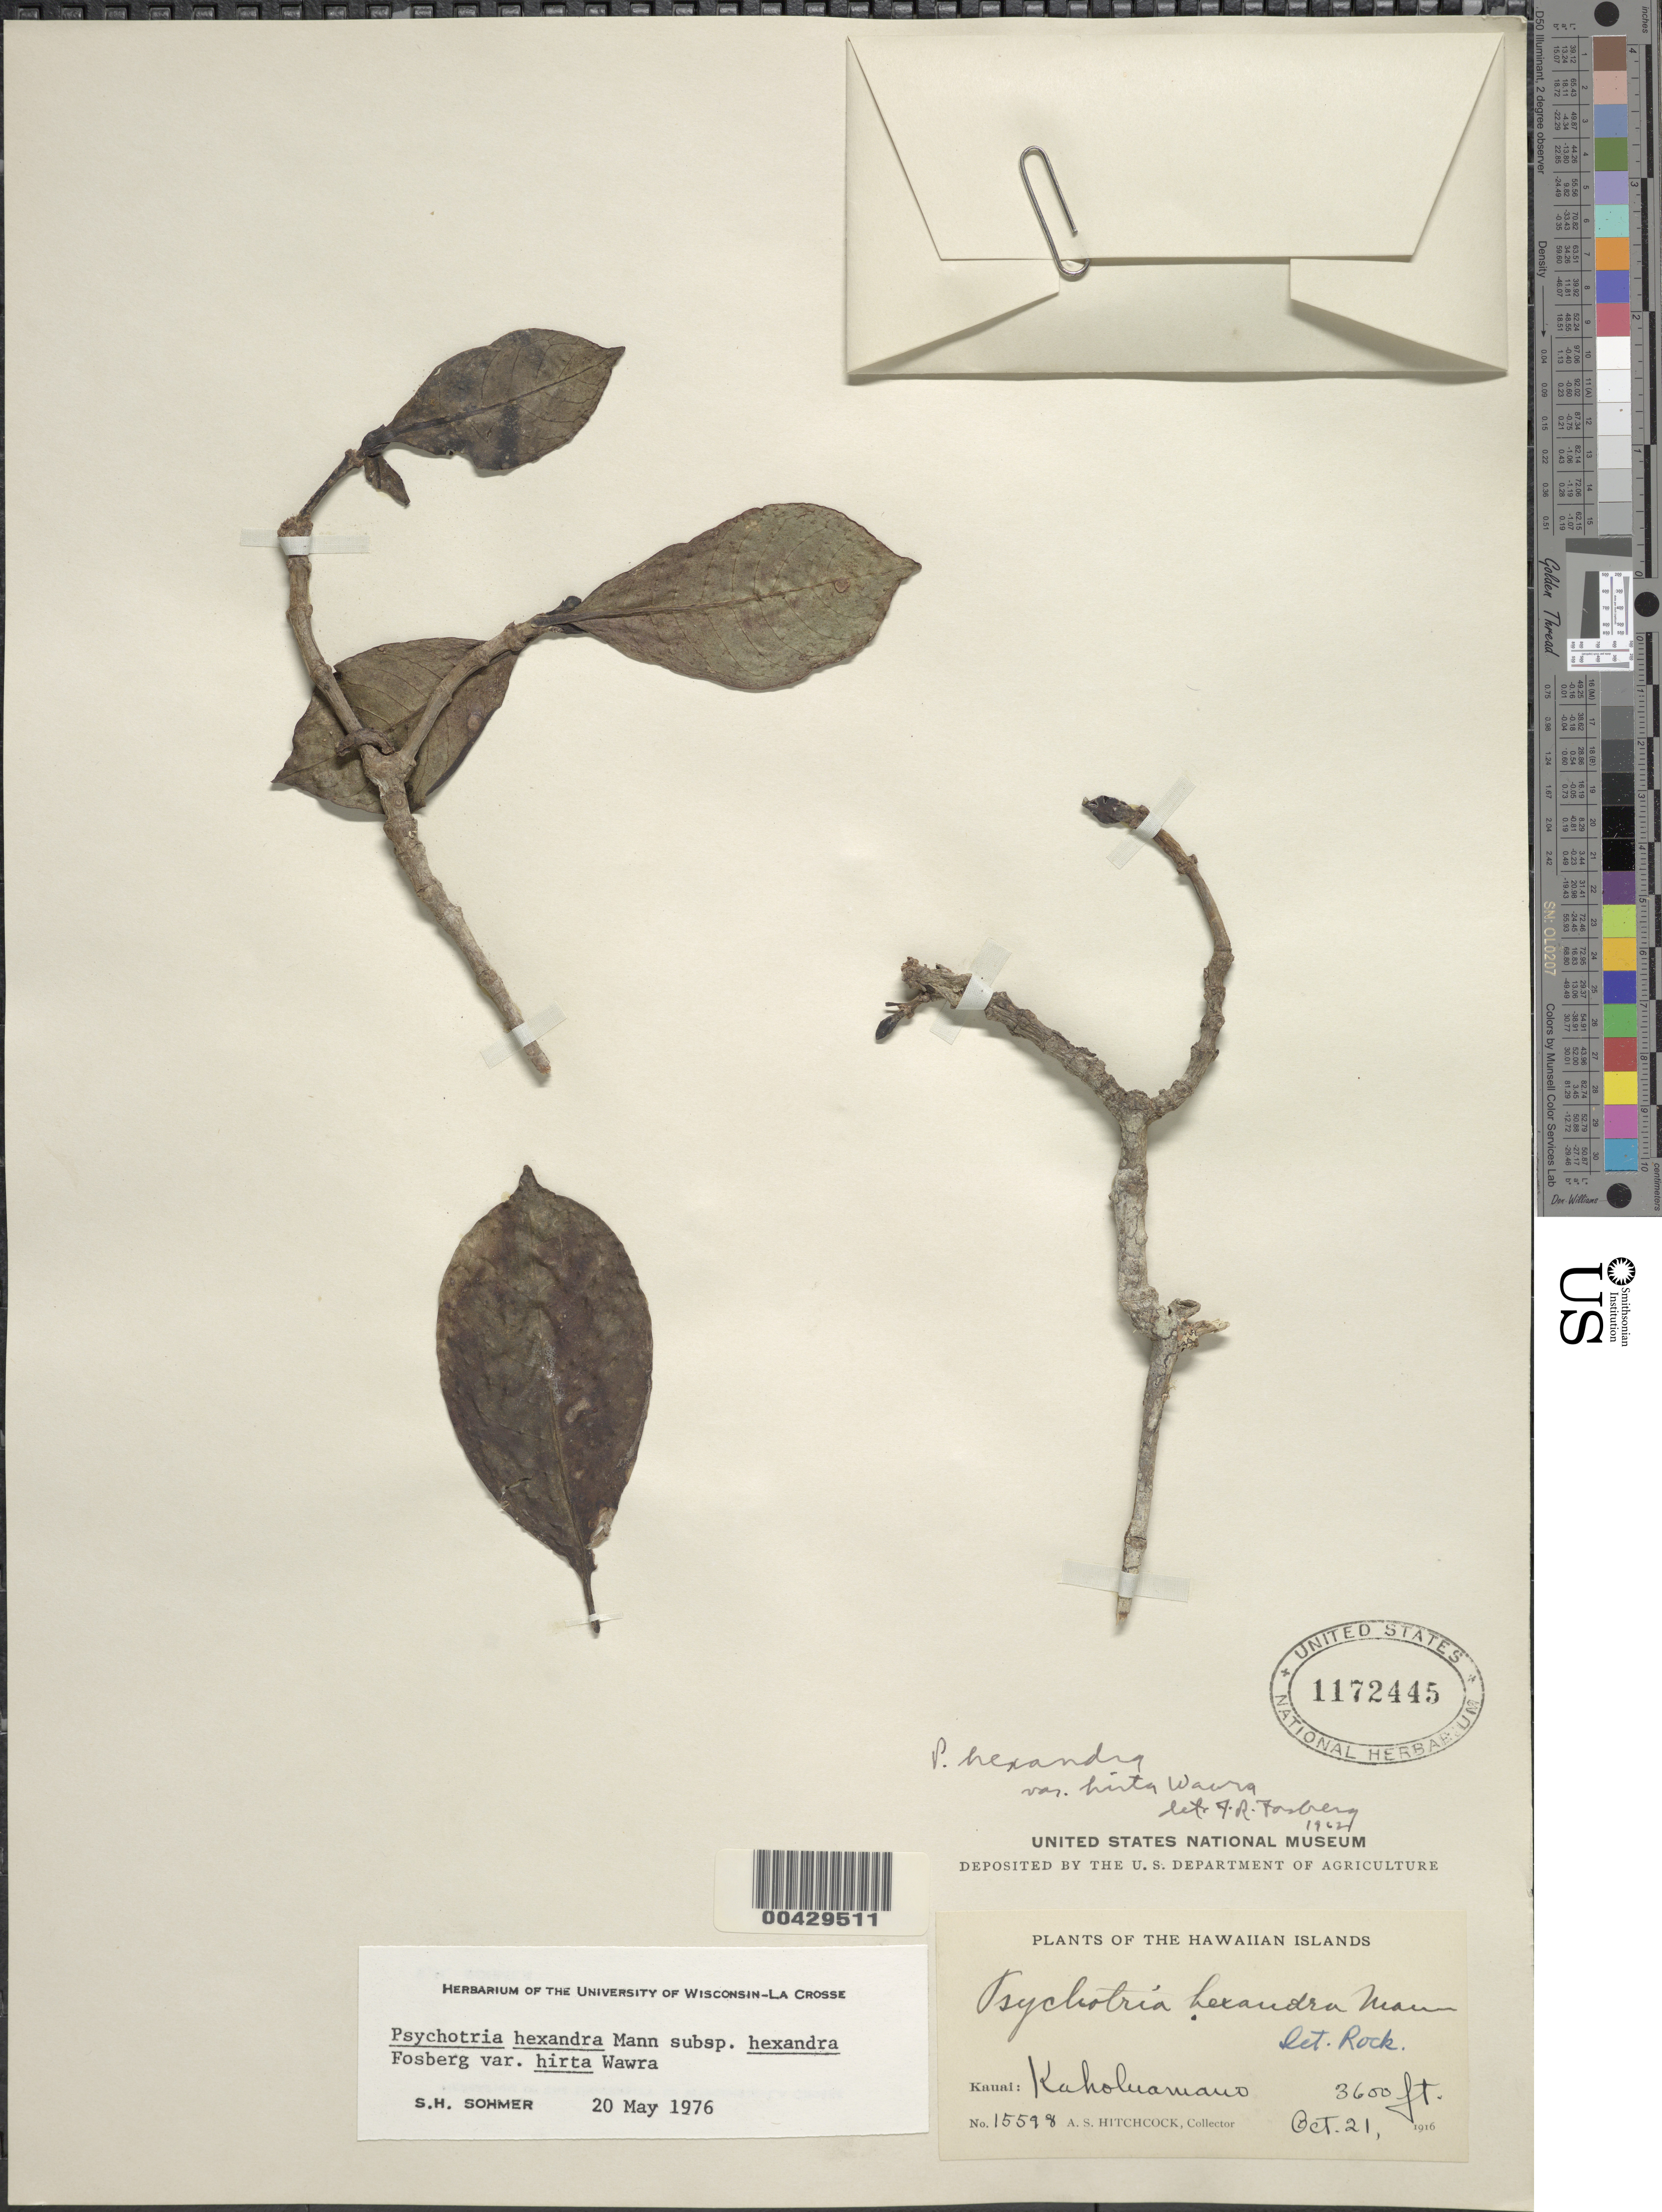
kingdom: Plantae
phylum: Tracheophyta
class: Magnoliopsida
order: Gentianales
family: Rubiaceae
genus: Psychotria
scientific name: Psychotria hexandra var. hexandra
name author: H. Mann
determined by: Wagner, W. L., (BOT), Smithsonian Institution - National Museum of Natural History (UNITED STATES)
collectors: A. S. Hitchcock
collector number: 15598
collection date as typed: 21 Oct 1916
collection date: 1916-10-21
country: United States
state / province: Hawaii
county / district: Kauai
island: Kaua'i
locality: Kaholuamano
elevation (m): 1097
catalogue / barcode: US 1172445